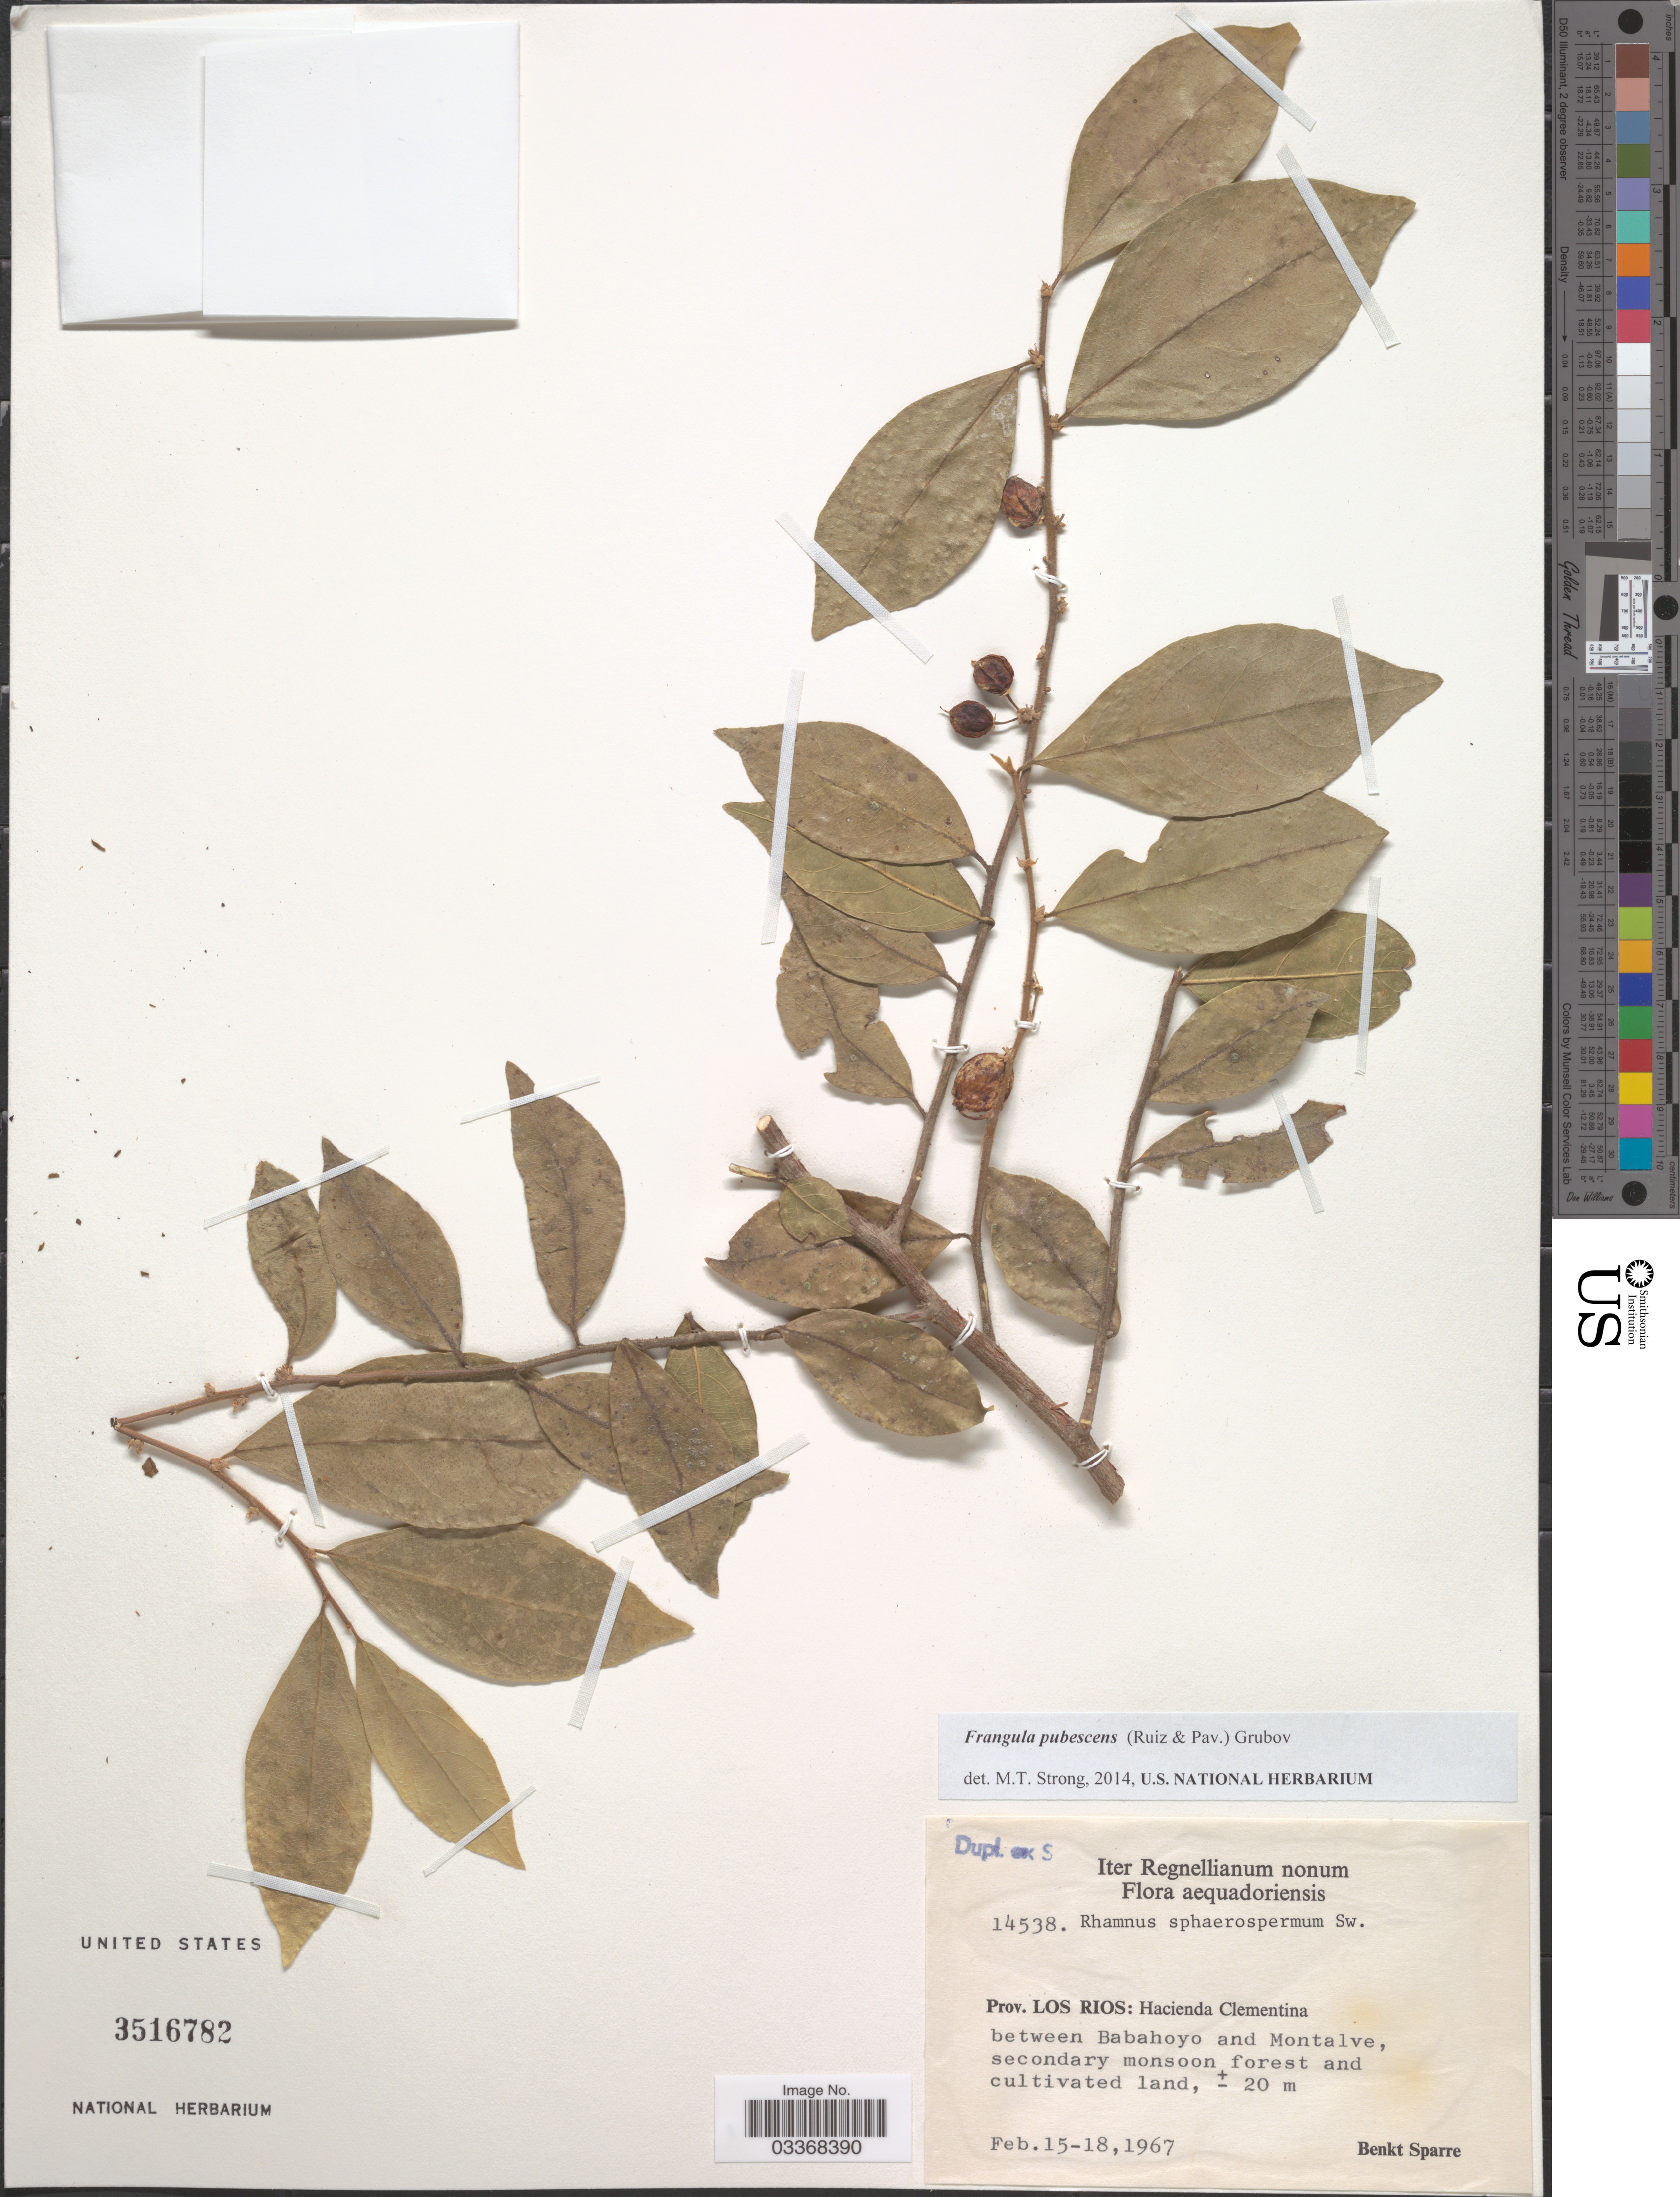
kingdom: Plantae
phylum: Tracheophyta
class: Magnoliopsida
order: Rosales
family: Rhamnaceae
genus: Frangula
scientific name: Frangula pubescens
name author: (Ruiz & Pav.) Grubov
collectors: B. Sparre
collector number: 14538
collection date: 1967-02-15/1967-02-18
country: Ecuador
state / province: Los Ríos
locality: Hacienda Clementina between Babahoyo and Montalve.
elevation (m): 20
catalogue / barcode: US 3516782